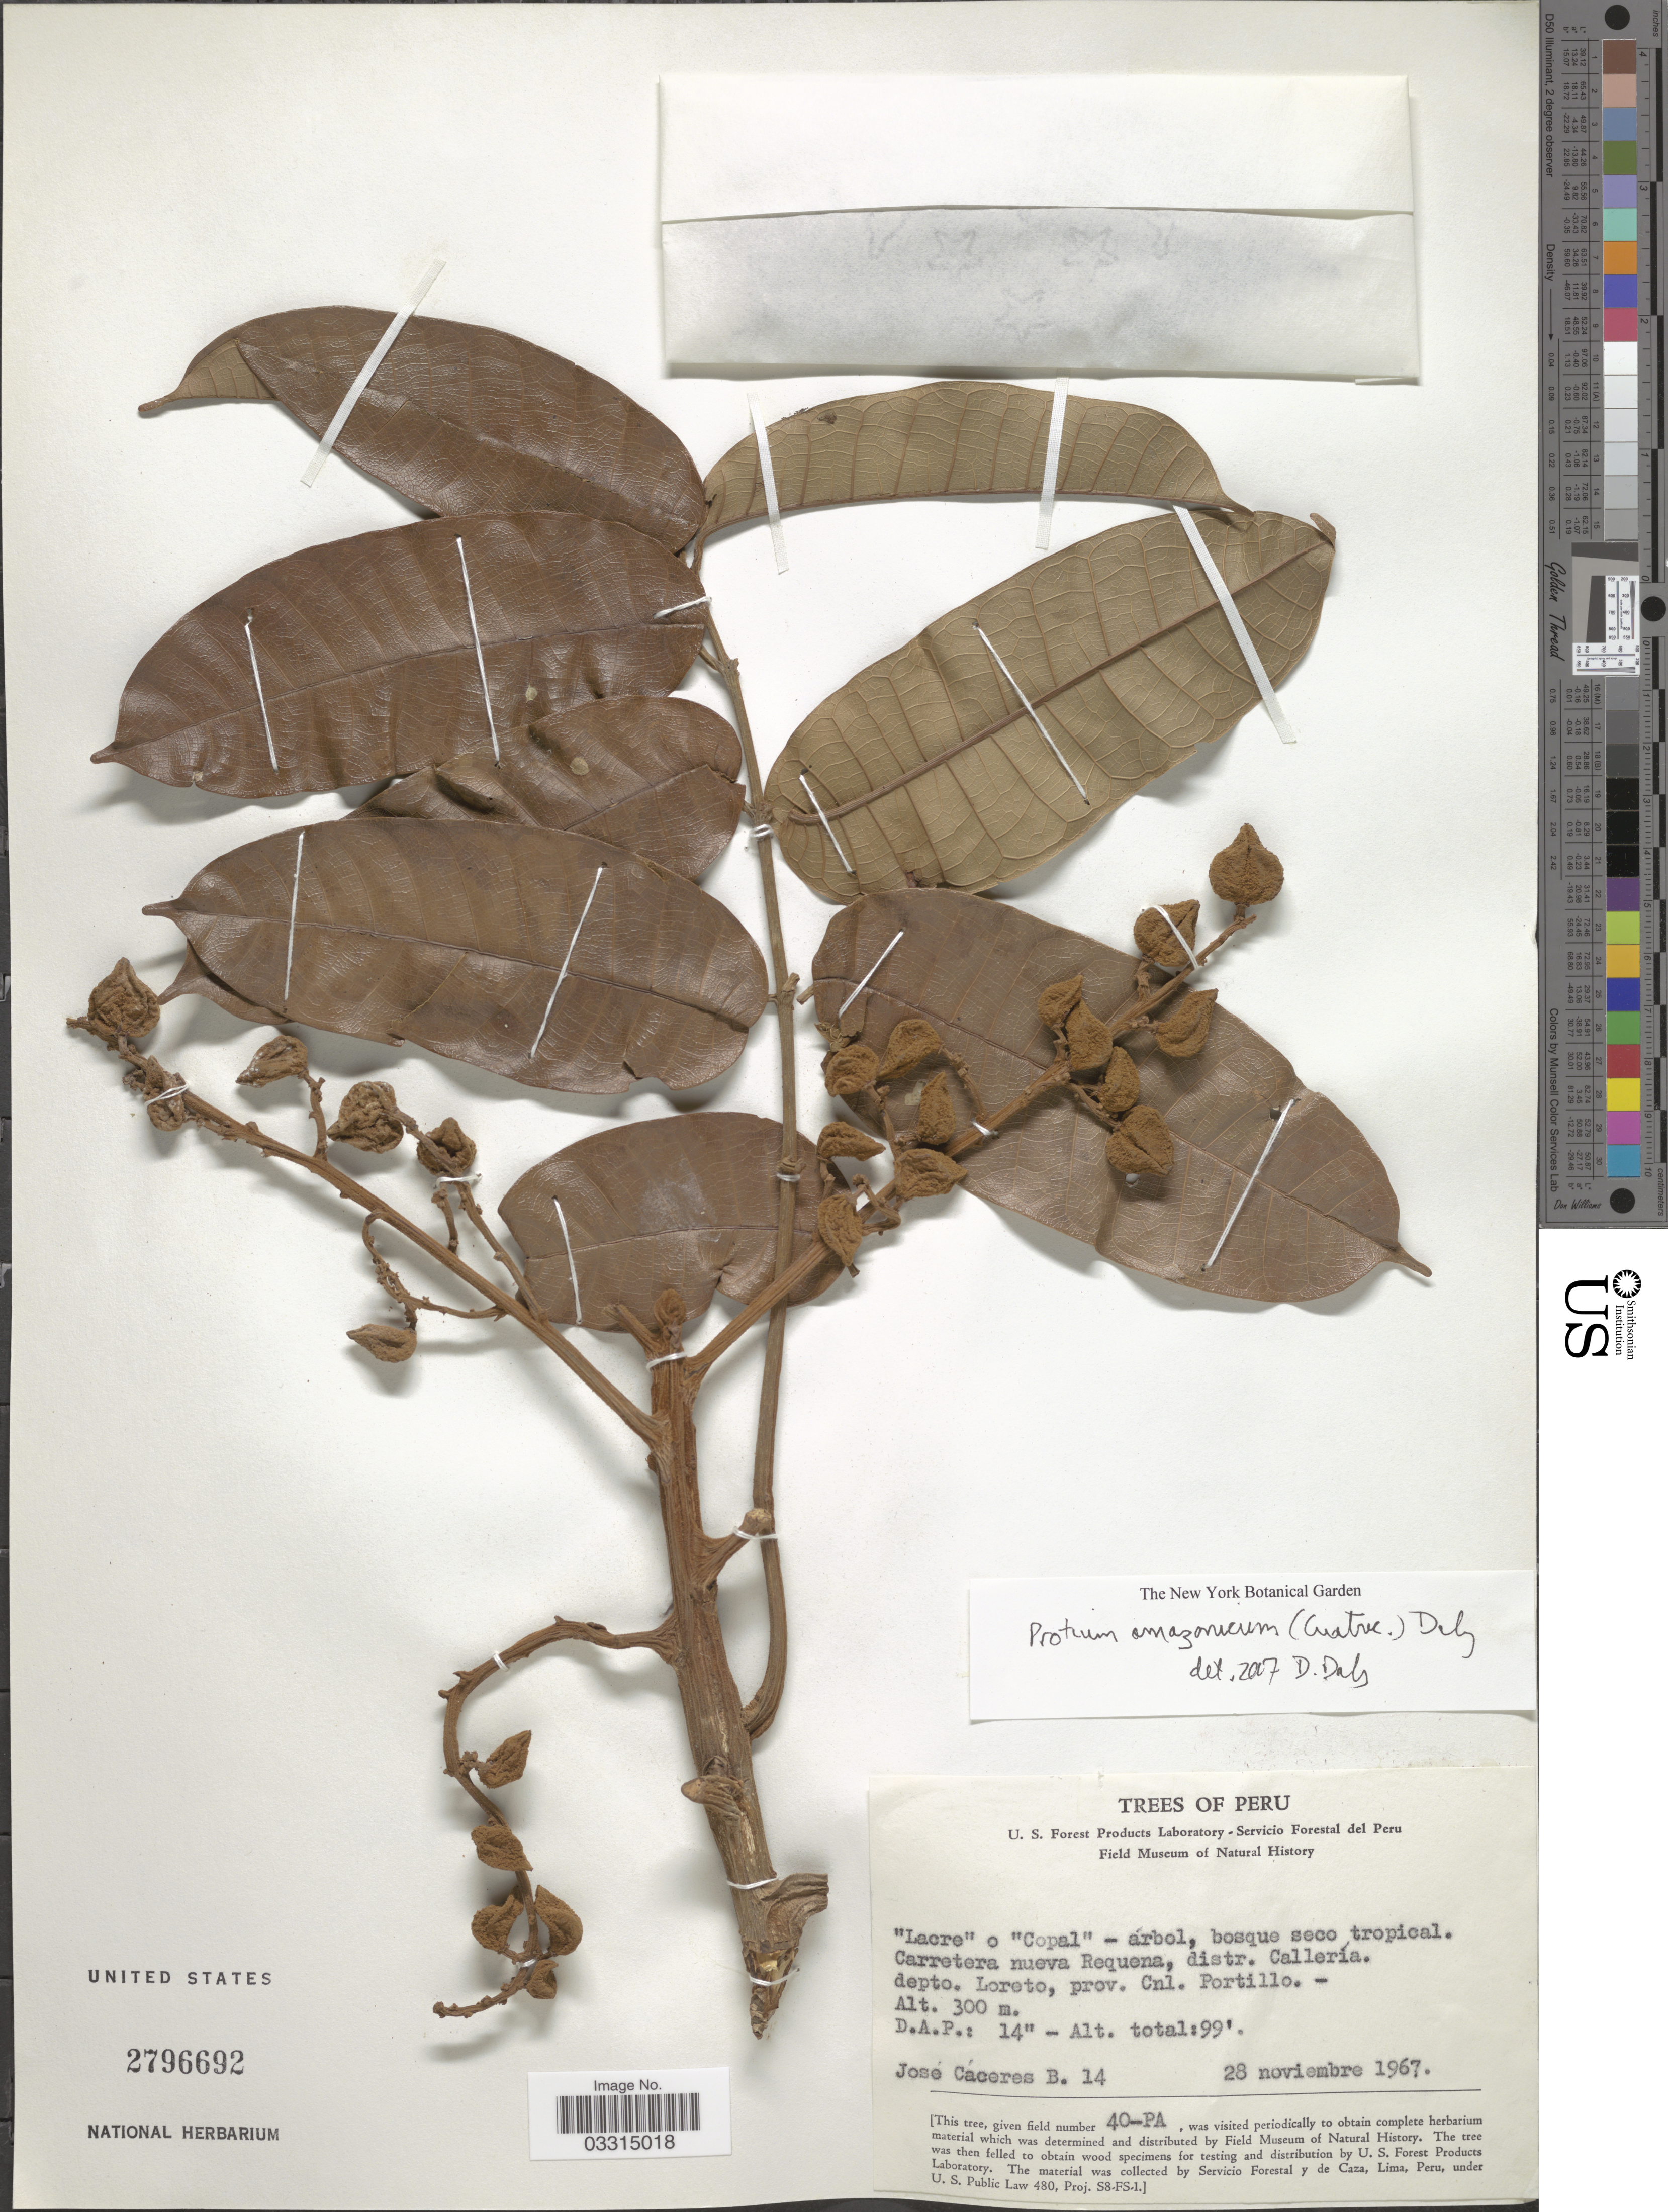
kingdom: Plantae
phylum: Tracheophyta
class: Magnoliopsida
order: Sapindales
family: Burseraceae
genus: Protium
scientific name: Protium amazonicum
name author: (Cuatrec.) Daly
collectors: J. Cáceres B.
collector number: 14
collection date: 1967-11-28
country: Peru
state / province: Loreto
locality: Carretera nueva Requena, distr. Callería. depto. Loreto, prov. Cnl. Portillo.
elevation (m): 300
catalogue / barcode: US 2796692